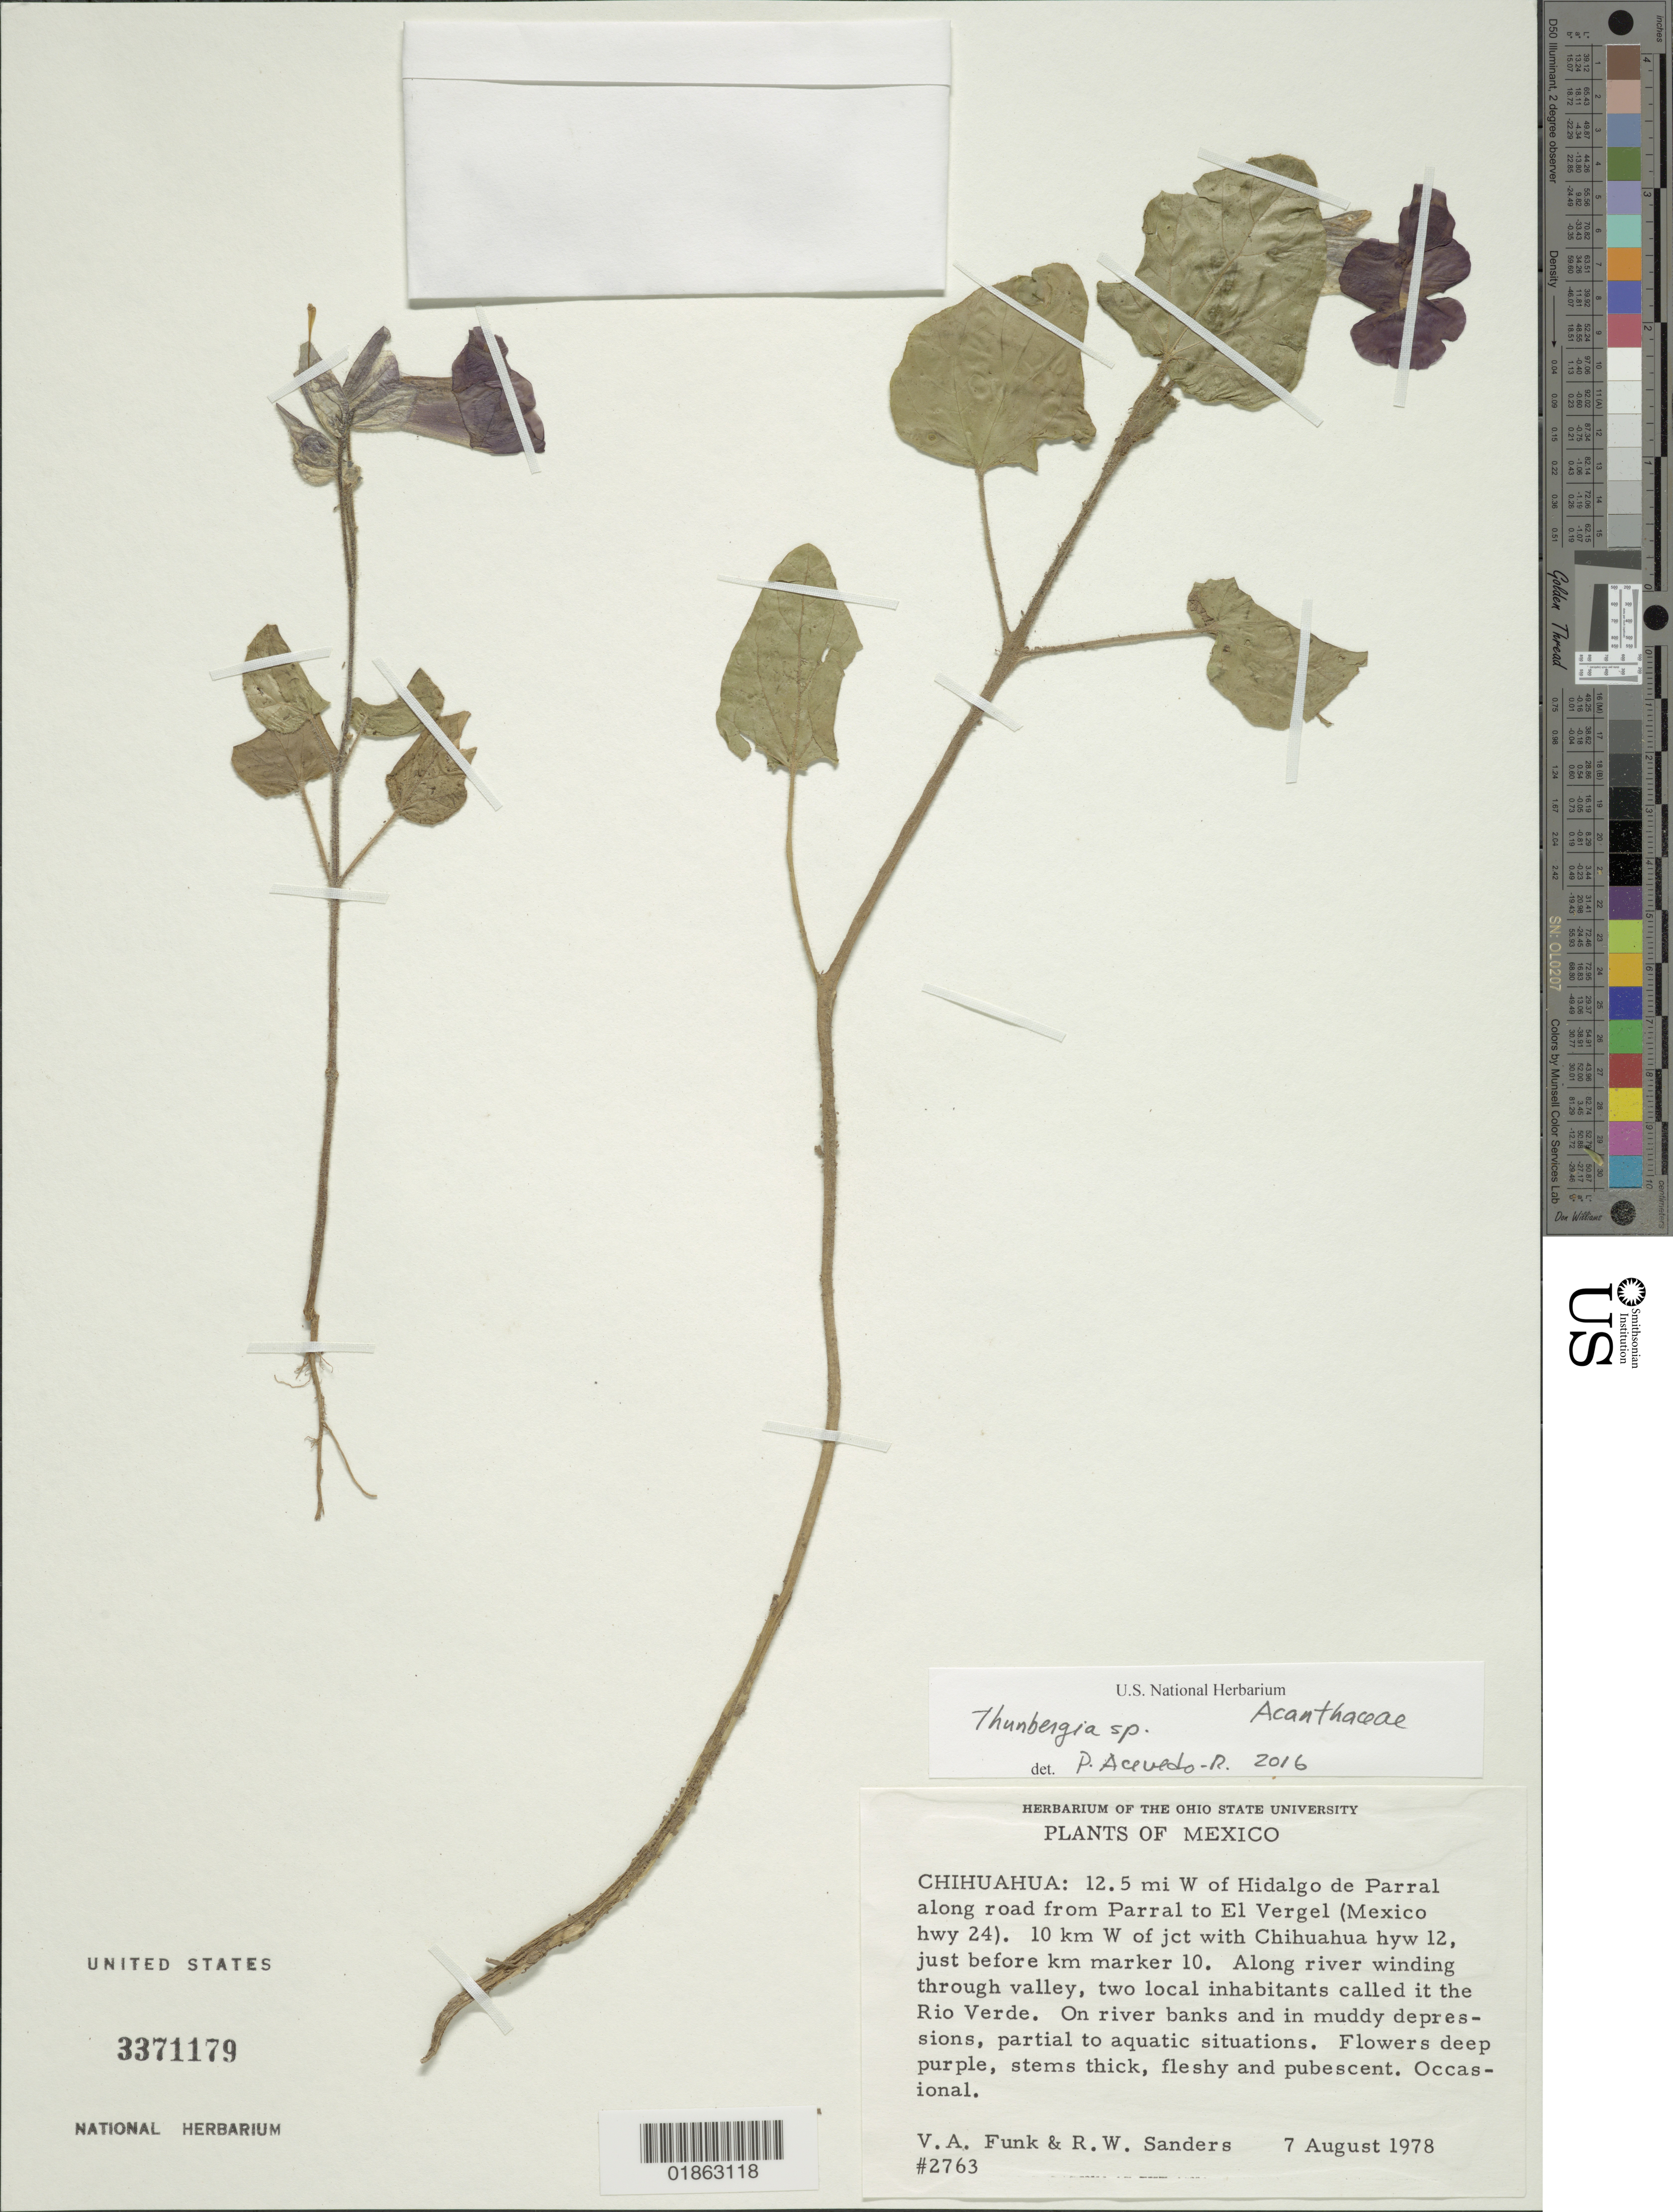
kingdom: Plantae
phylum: Tracheophyta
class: Magnoliopsida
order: Lamiales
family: Acanthaceae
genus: Thunbergia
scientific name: Thunbergia sp.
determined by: Acevedo-Rodríguez, P., (BOT), Smithsonian Institution - National Museum of Natural History (UNITED STATES)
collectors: V. Funk & R. Sanders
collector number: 2763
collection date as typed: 07 Aug 1978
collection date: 1978-08-07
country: Mexico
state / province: Chihuahua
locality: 12.5 mi W of Hidalgo de Parral along road from Parral to El Vergel (Mex. hwy 24). 10 km W of jct with Chih. hwy 12 just before km marker 10. Along river winding through valley(2 locals called it the Rio Verde).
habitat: On river banks and in muddy depressions, partial to aquatic situations.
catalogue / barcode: US 3371179